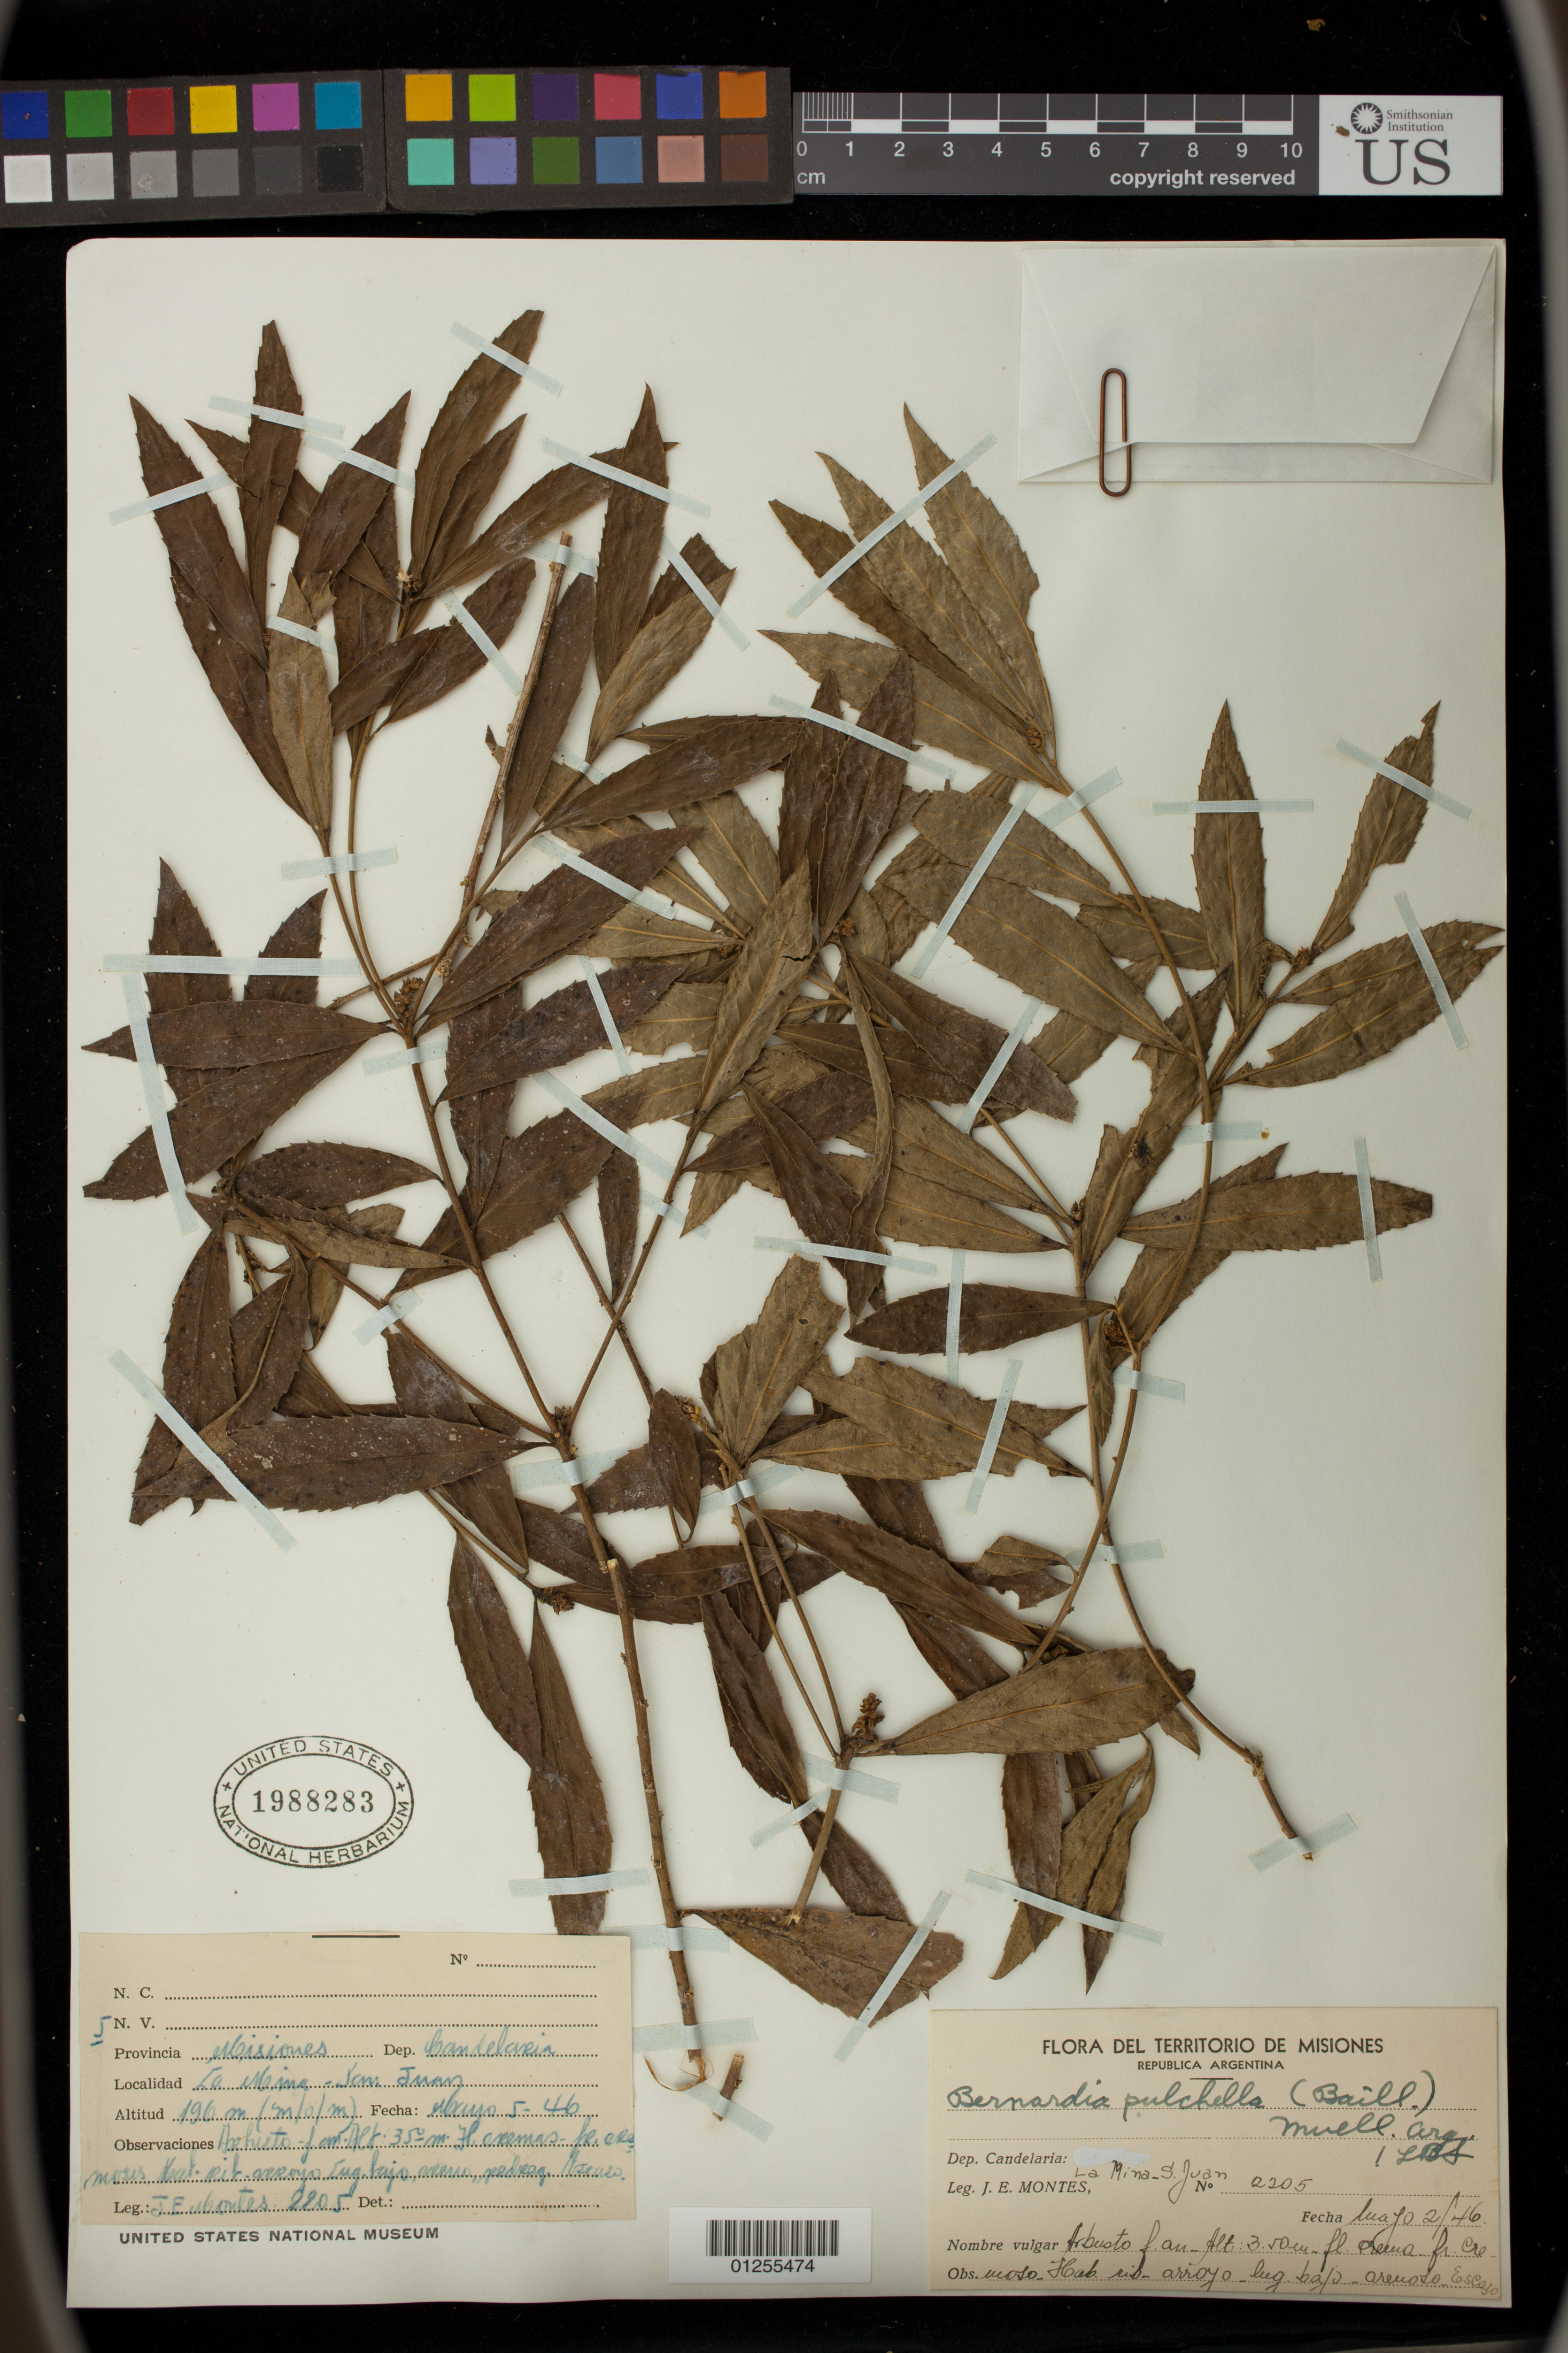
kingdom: Plantae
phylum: Tracheophyta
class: Magnoliopsida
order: Malpighiales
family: Euphorbiaceae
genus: Bernardia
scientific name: Bernardia pulchella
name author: (Baill.) Müll. Arg.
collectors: J. E. Montes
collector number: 2205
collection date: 1946-05-02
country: Argentina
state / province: Misiones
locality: Dep. Candelaria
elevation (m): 196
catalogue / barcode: US 1988283